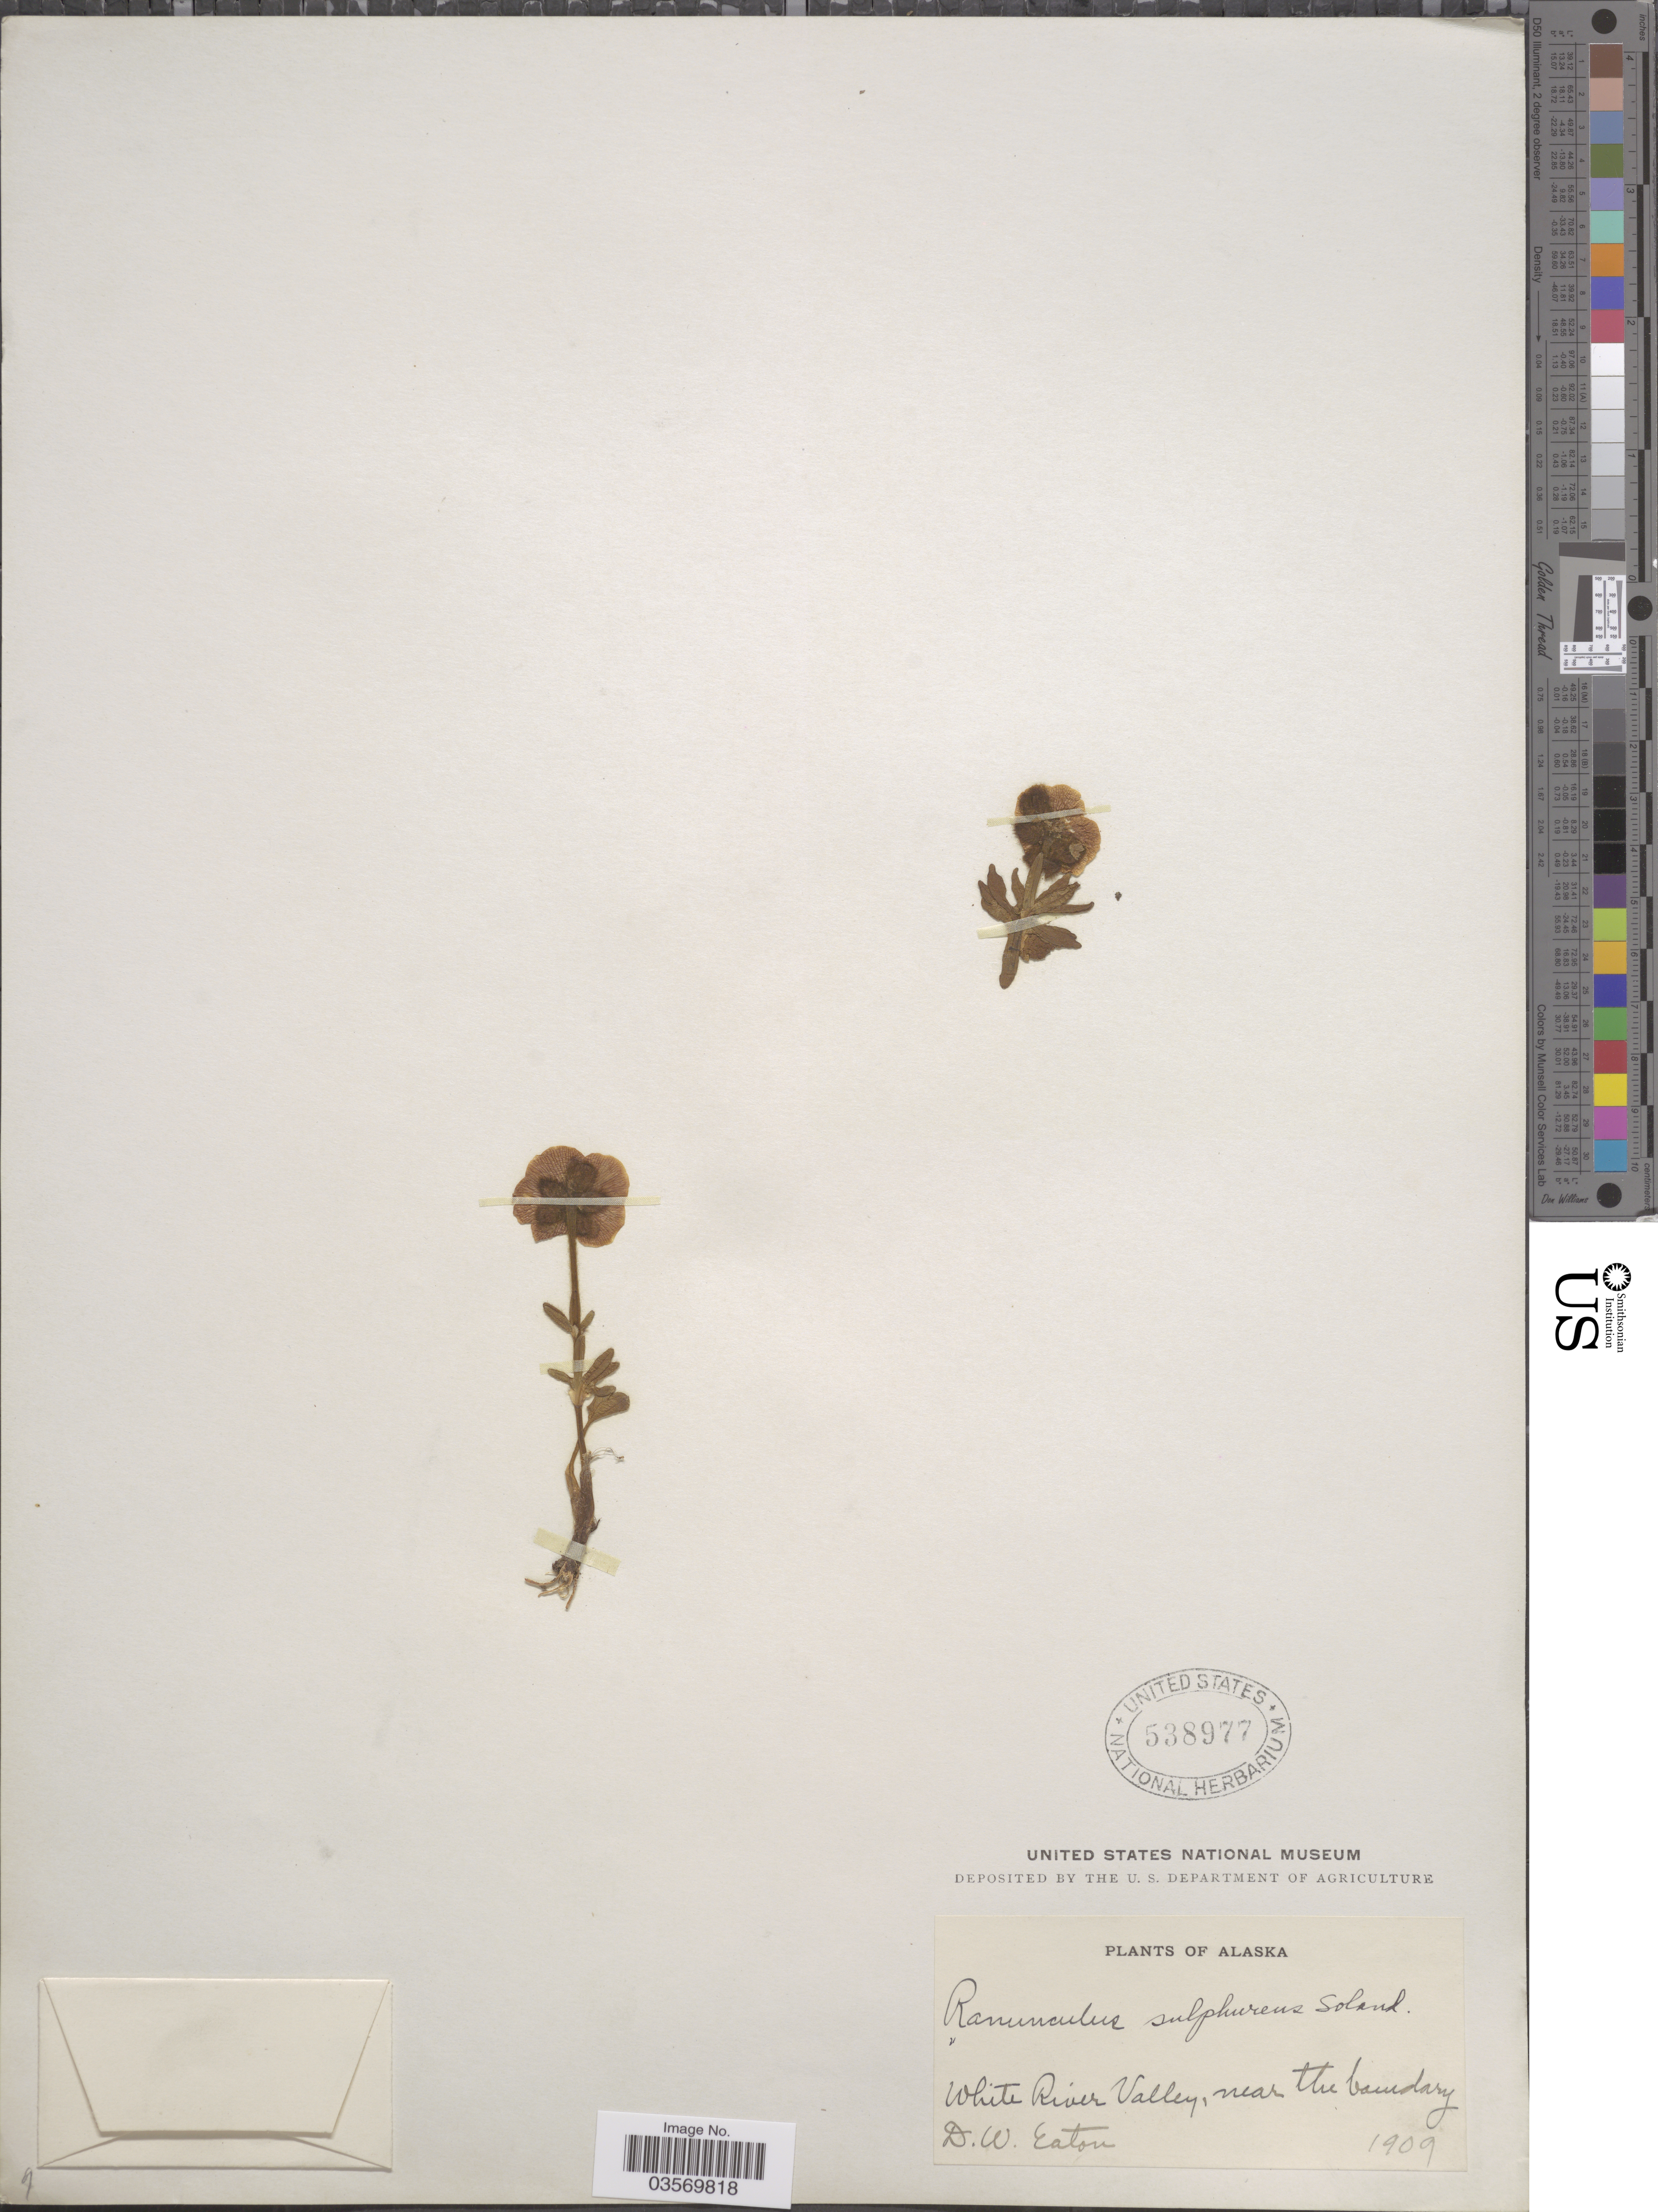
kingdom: Plantae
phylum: Tracheophyta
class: Magnoliopsida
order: Ranunculales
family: Ranunculaceae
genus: Ranunculus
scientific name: Ranunculus sulphureus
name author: Sol.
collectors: D. Eaton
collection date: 1909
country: United States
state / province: Alaska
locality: White River Valley, near the boundary.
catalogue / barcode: US 538977